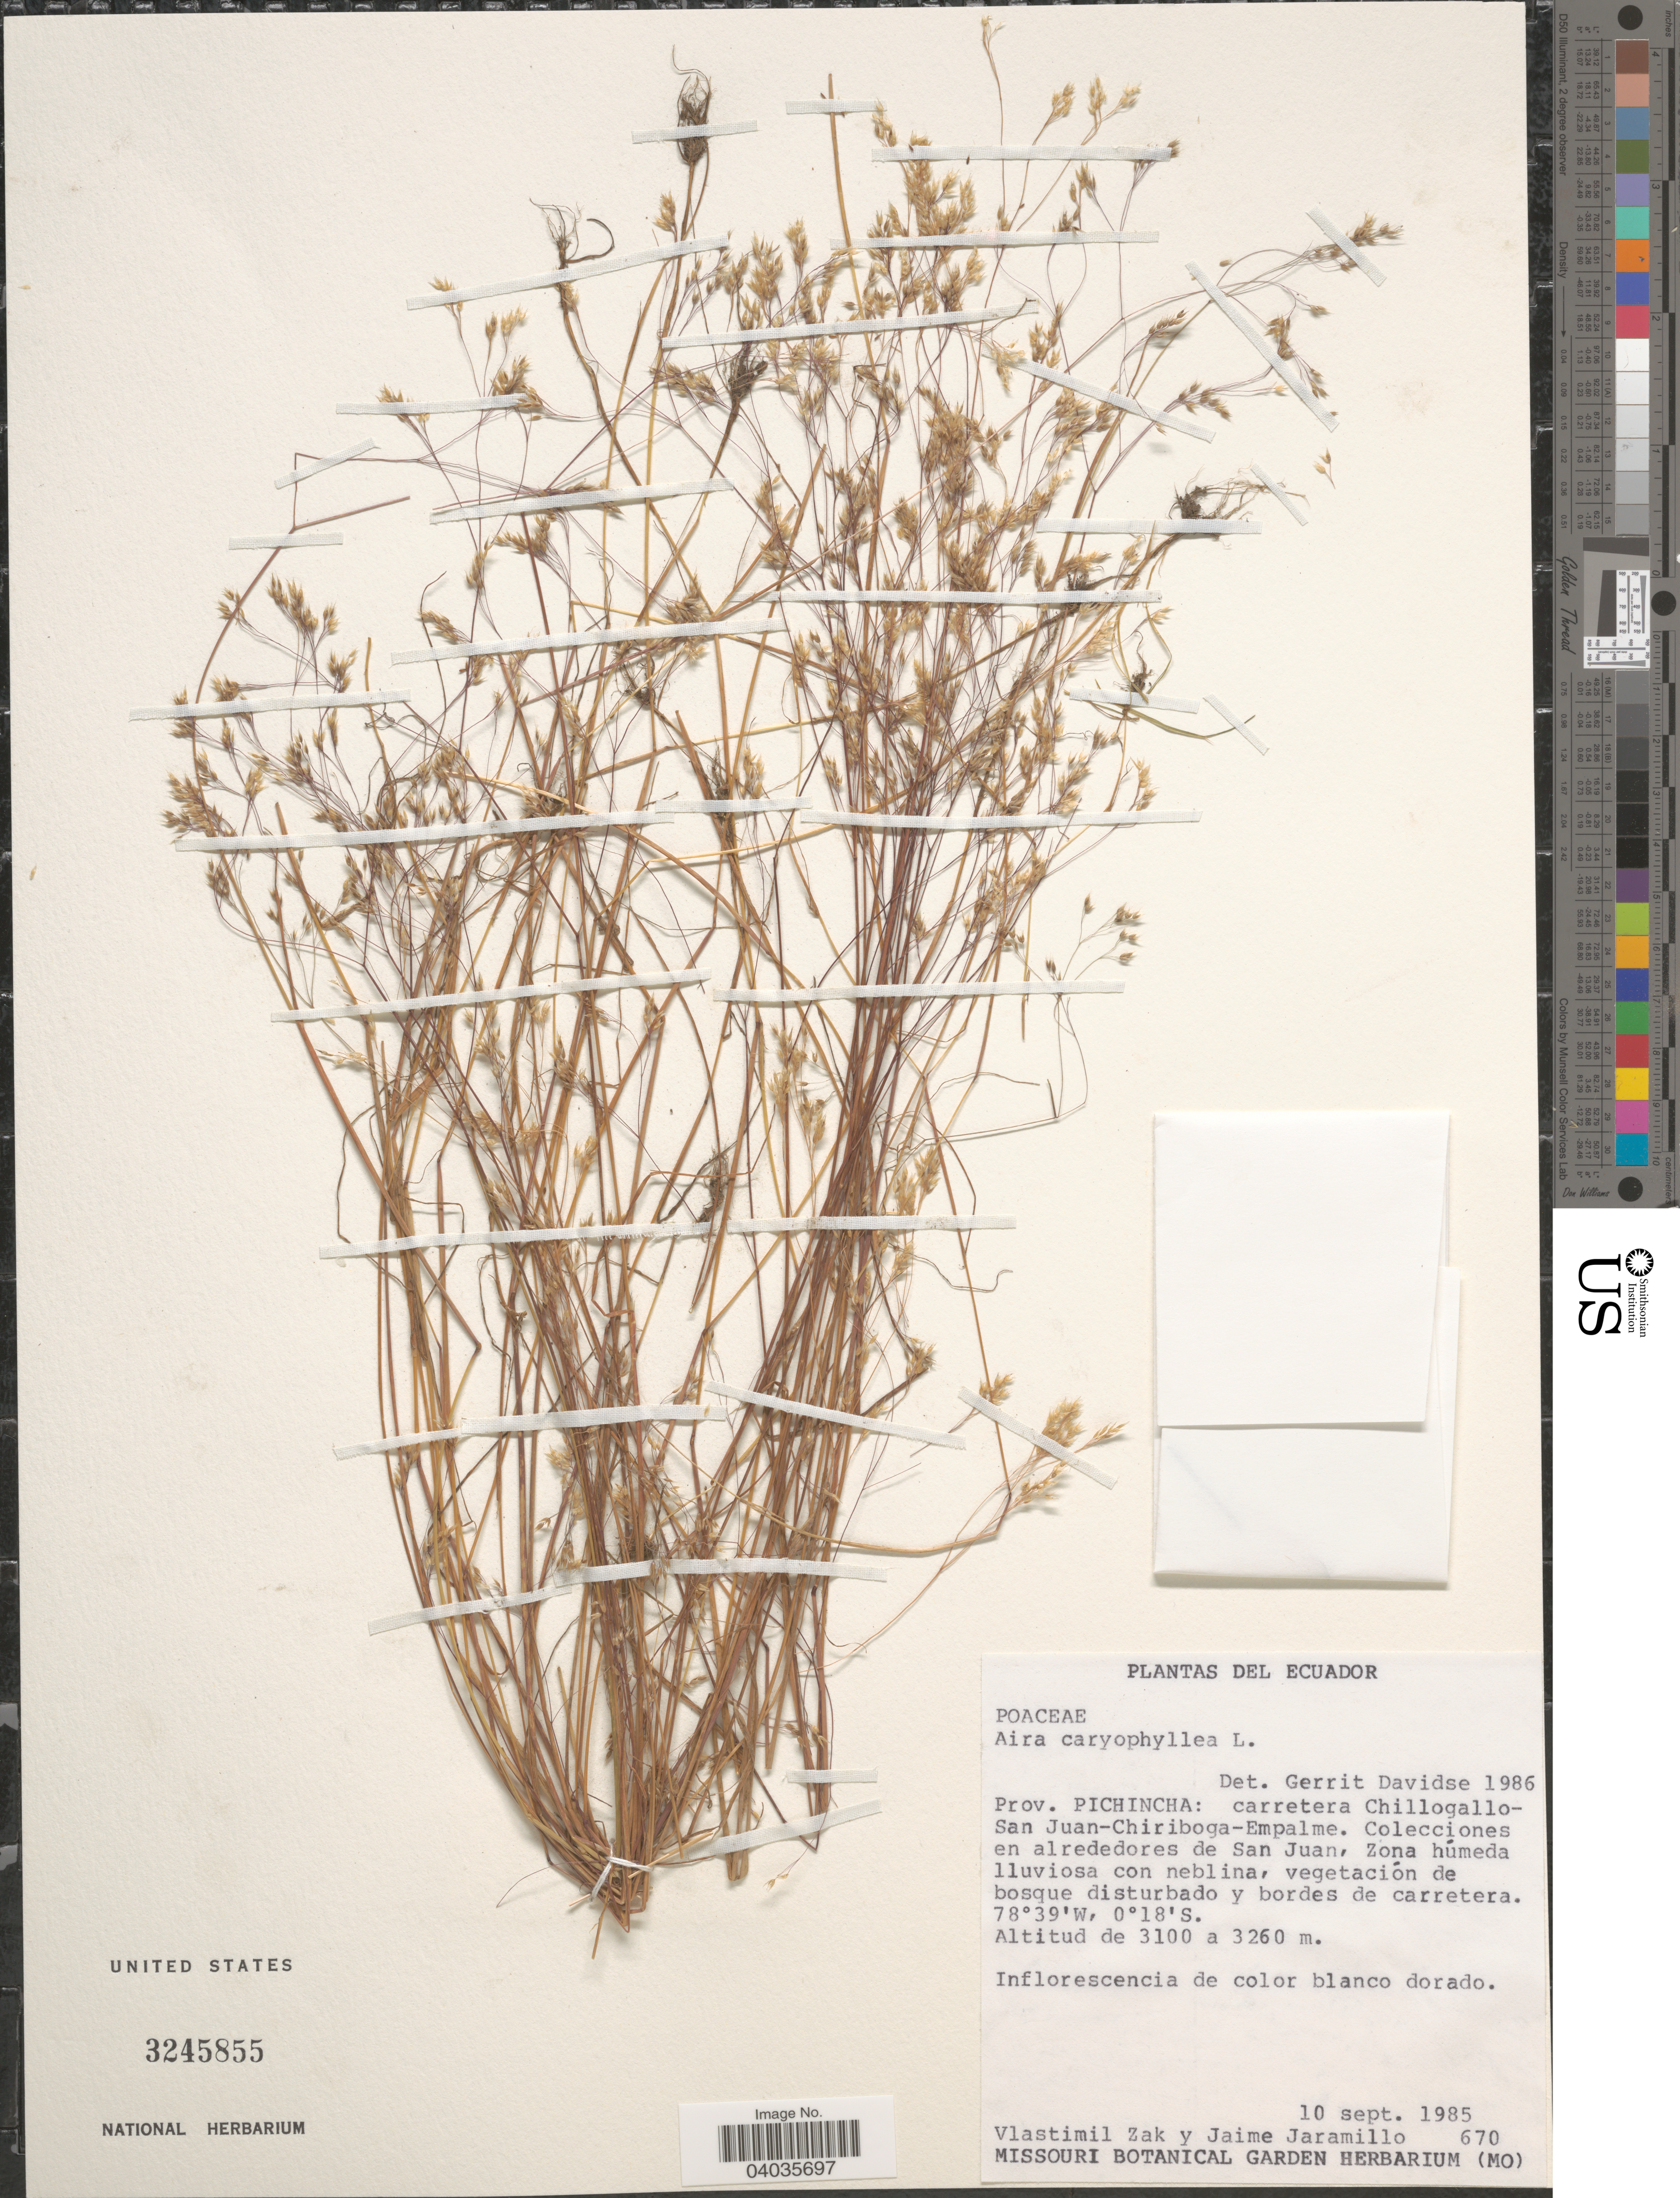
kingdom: Plantae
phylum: Tracheophyta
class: Liliopsida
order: Poales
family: Poaceae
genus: Aira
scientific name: Aira caryophyllea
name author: L.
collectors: V. Zak & J. Jaramillo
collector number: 670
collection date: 1985-09-10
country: Ecuador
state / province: Pichincha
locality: Carretera Chillogallo-San Juan-Chiriboga-Empalme. En alrededores de San Juan, Zona húmeda lluviosa con neblina, vegetación de bosque disturbado y bordes de carretera.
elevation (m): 3100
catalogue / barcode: US 3245855